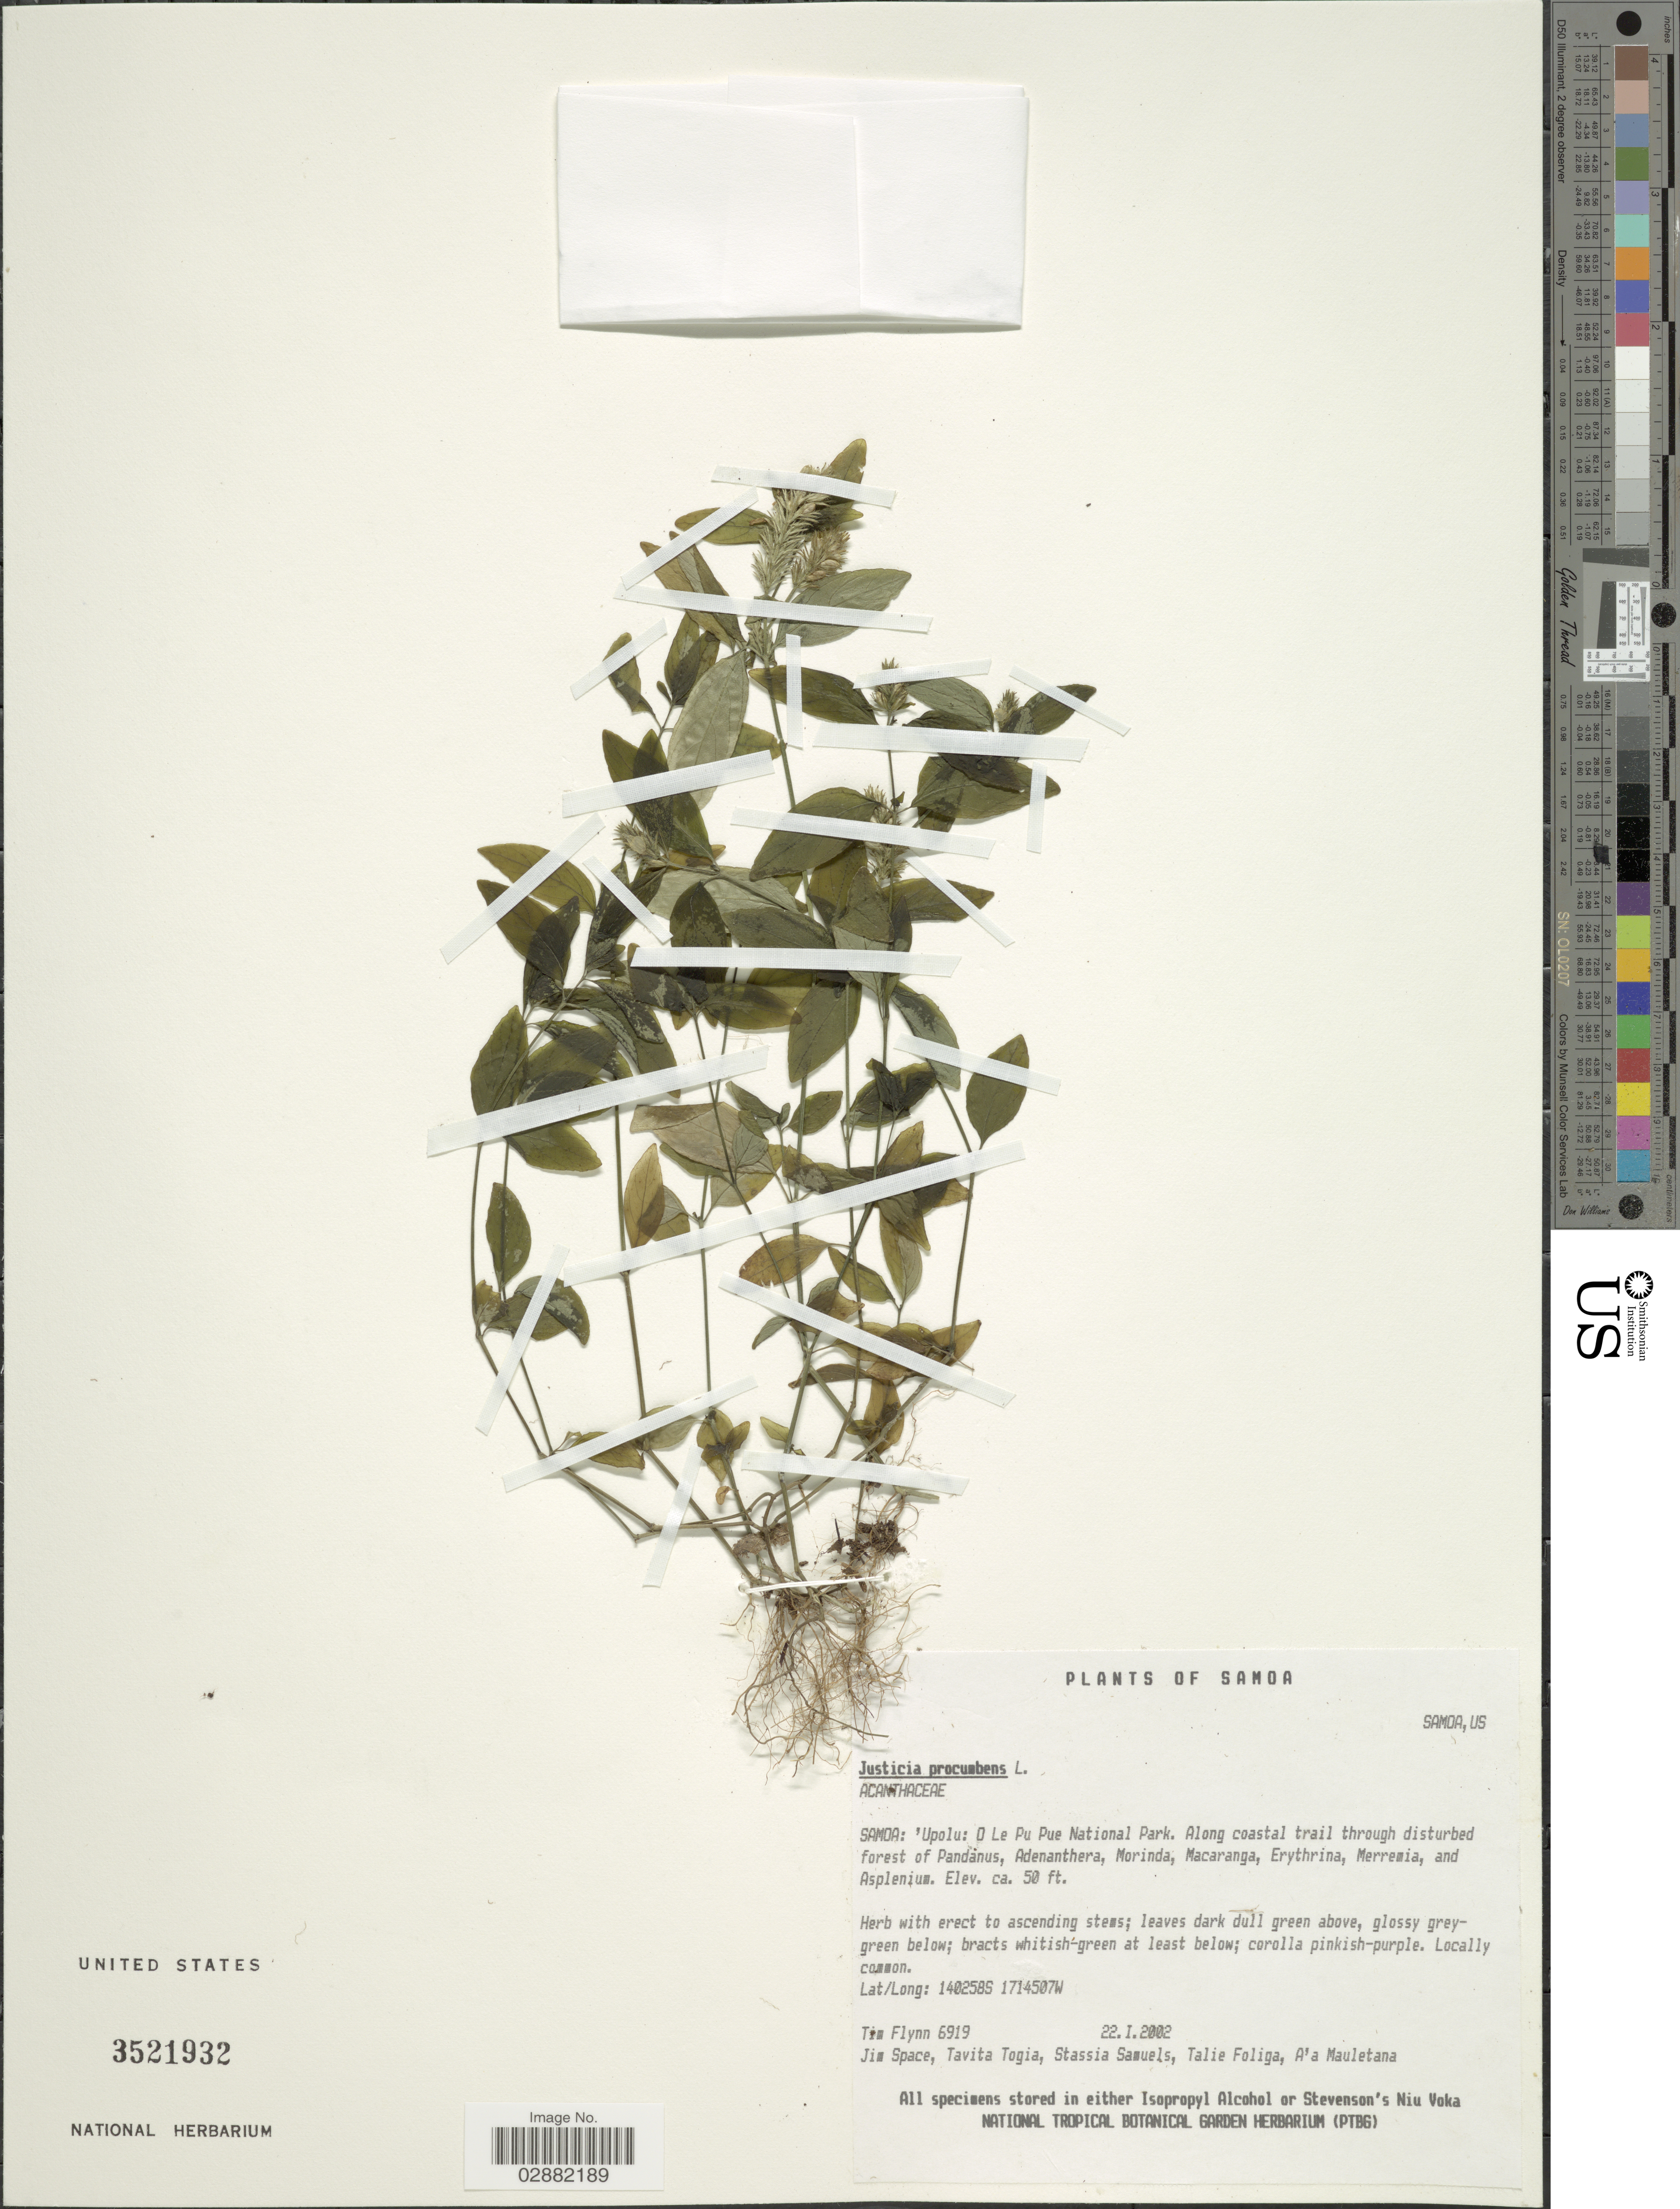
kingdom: Plantae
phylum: Tracheophyta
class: Magnoliopsida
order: Lamiales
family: Acanthaceae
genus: Justicia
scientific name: Justicia procumbens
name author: L.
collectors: T. Flynn, J. Space, T. Togia, S. Samuels & et al.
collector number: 6919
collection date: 2002-01-22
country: Samoa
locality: Samoa: 'Upolu: O Le Pu Pue National Park. Along coastal trail.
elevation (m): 15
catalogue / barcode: US 3521932